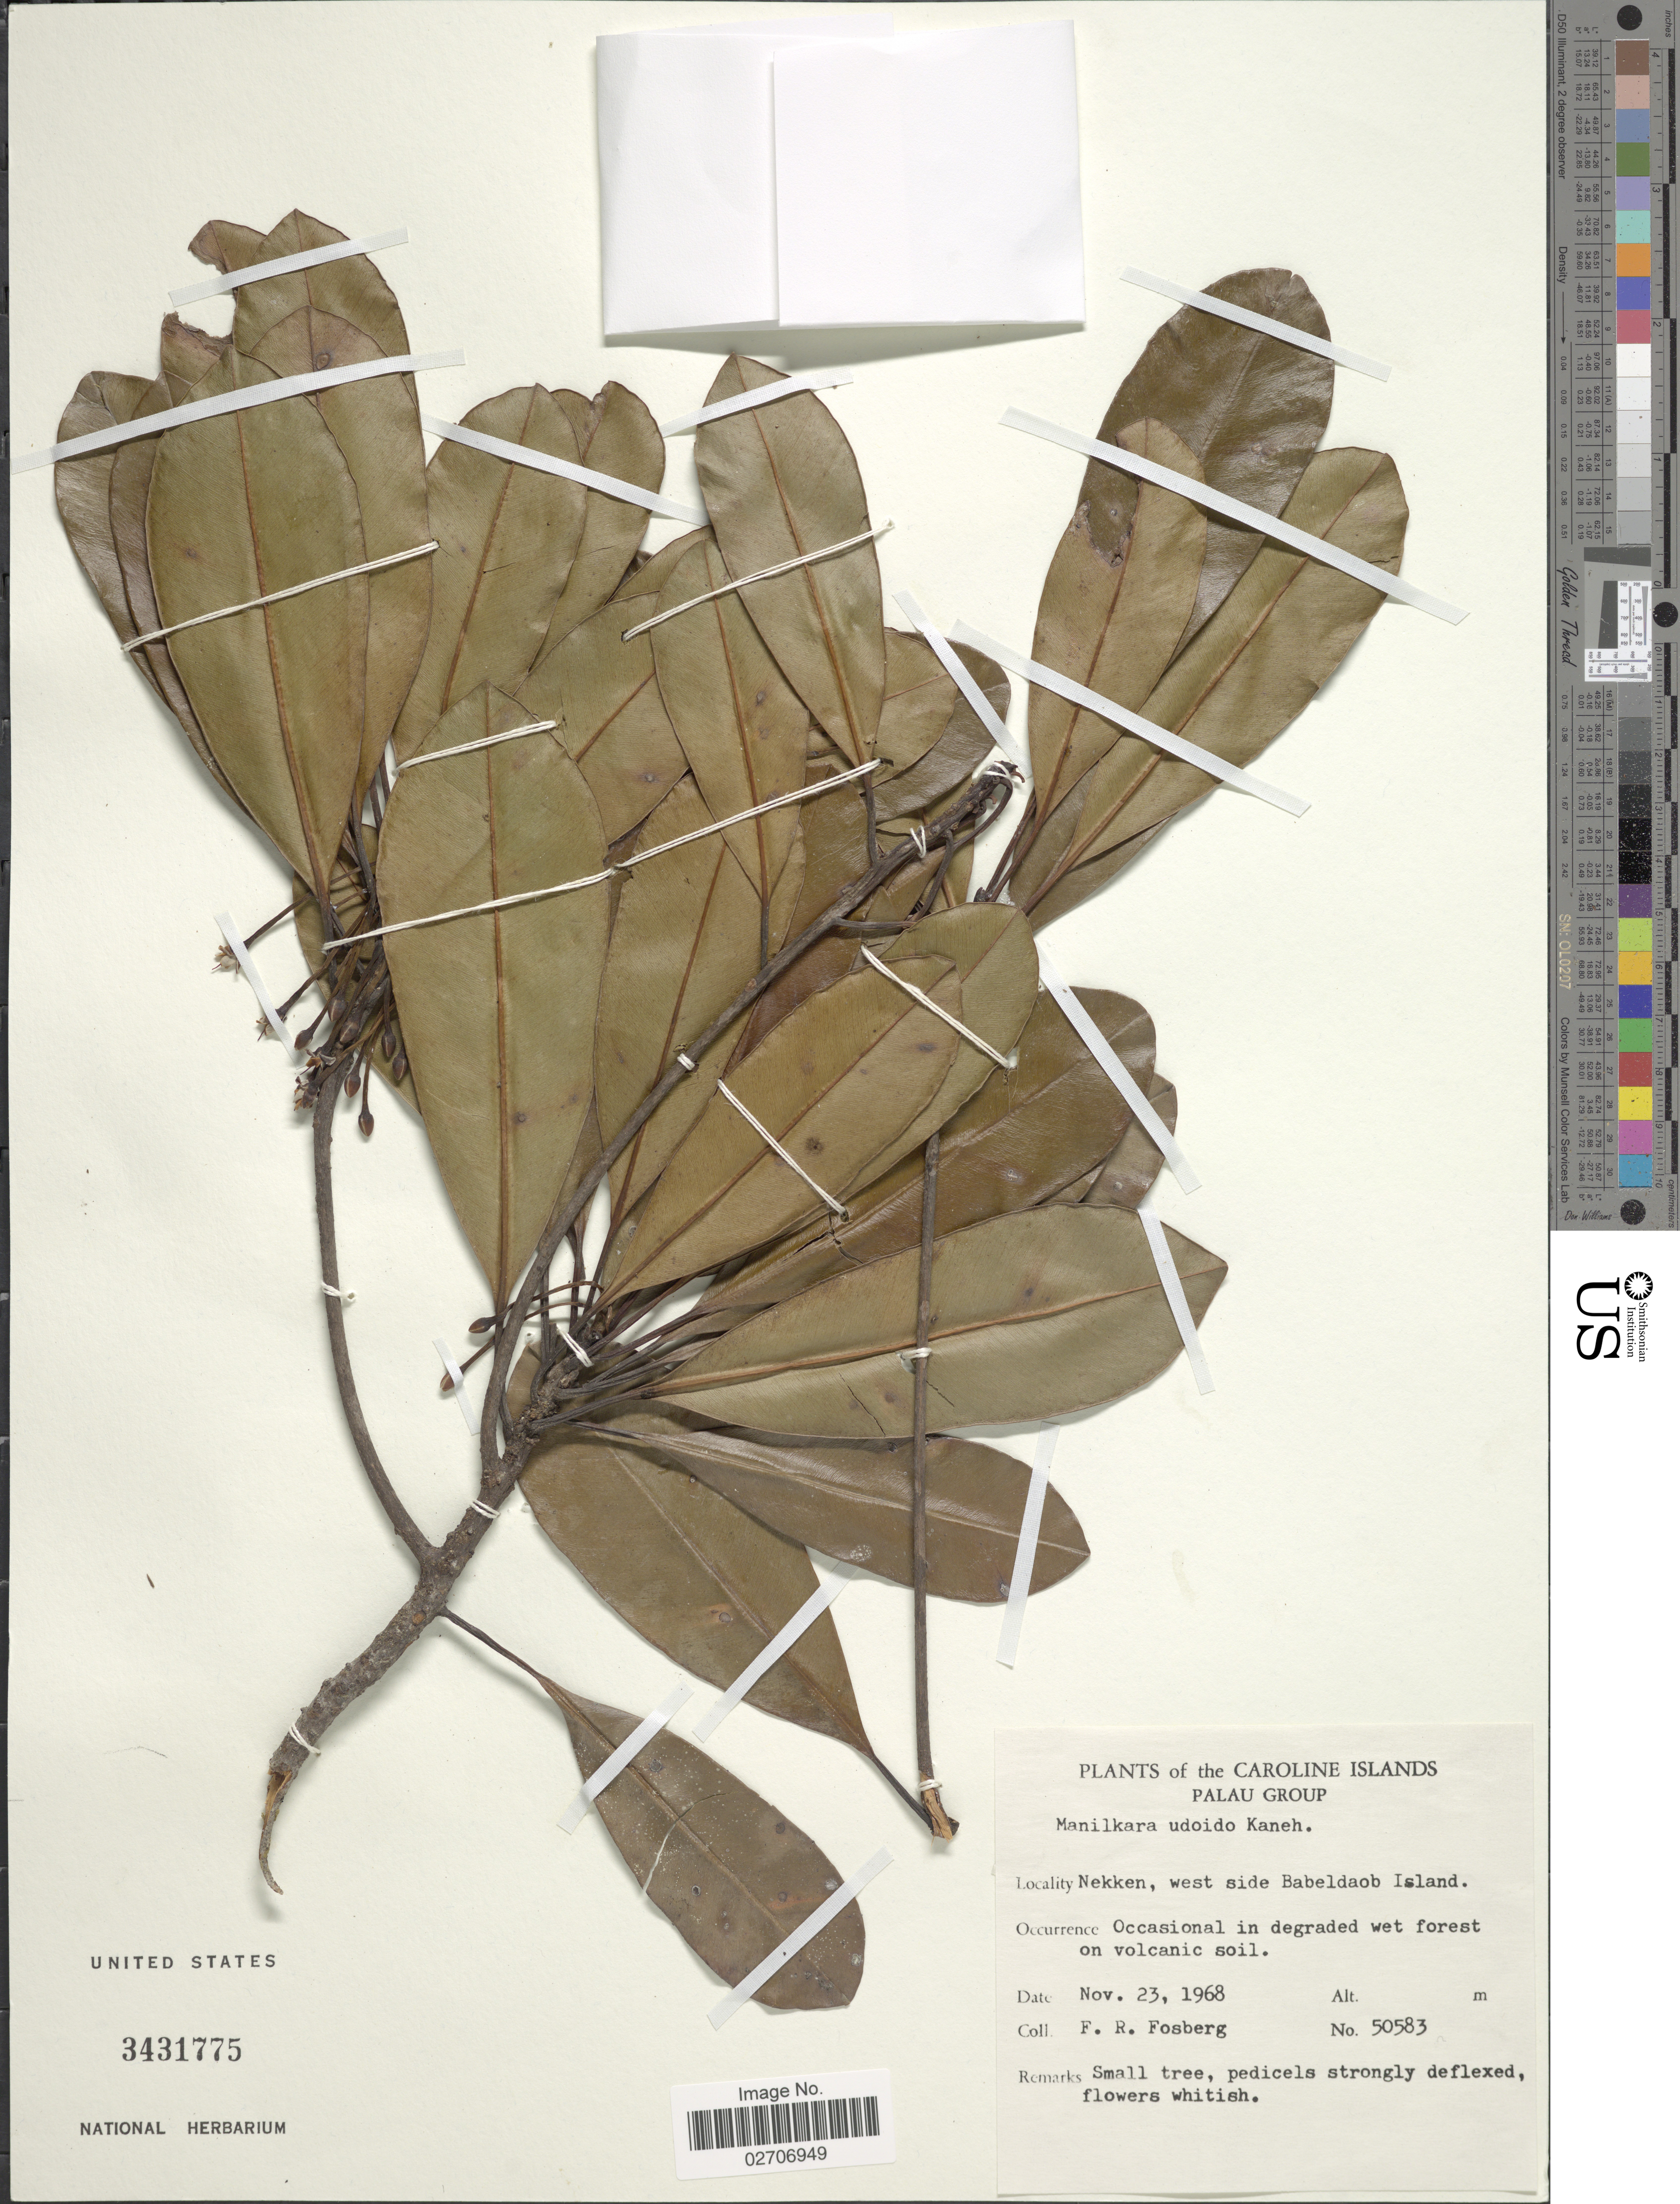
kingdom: Plantae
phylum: Tracheophyta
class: Magnoliopsida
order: Ericales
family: Sapotaceae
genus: Manilkara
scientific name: Manilkara udoido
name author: Kaneh.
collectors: F. R. Fosberg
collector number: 50583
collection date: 1968-11-23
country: Palau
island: Babeldaob [Babelthuap]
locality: The Caroline Islands, Palau Group, Nekken, west side Babeldaob Island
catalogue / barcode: US 3431775